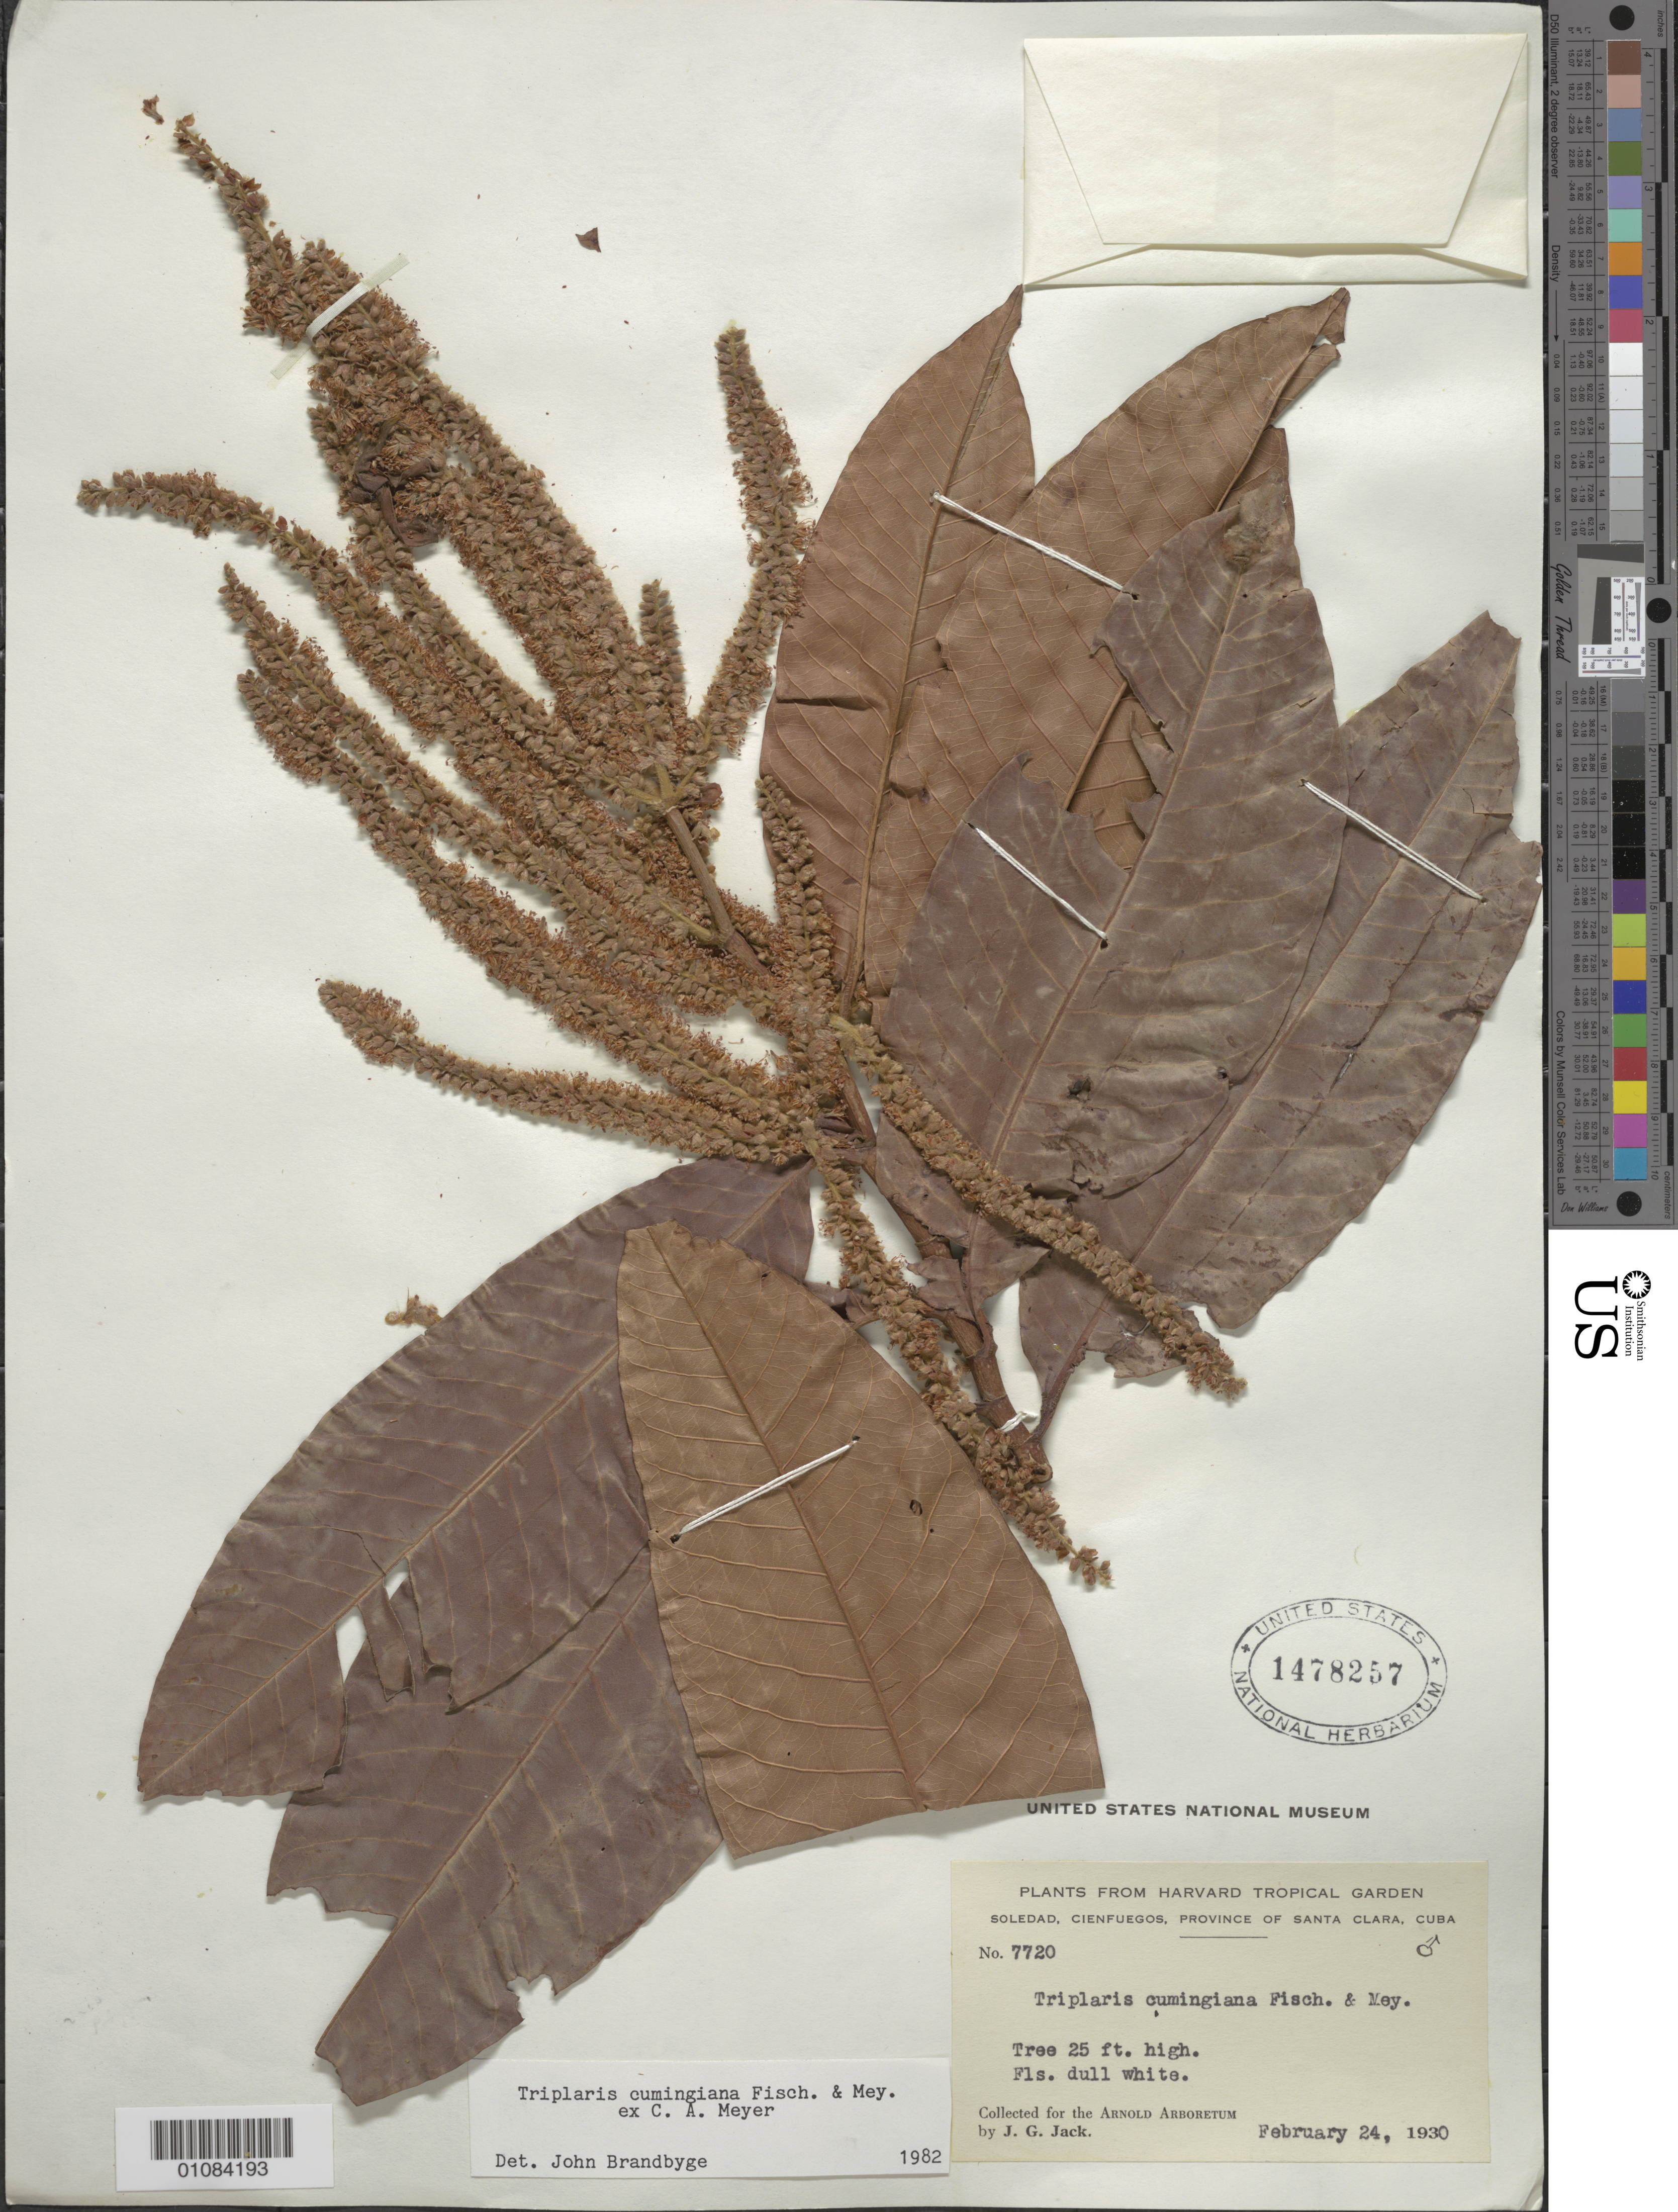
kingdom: Plantae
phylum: Tracheophyta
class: Magnoliopsida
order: Caryophyllales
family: Polygonaceae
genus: Triplaris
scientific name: Triplaris cumingiana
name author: Fisch. & C.A. Mey. ex C.A. Mey.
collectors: J. G. Jack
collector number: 7720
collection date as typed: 24 Feb 1930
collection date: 1930-02-24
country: Cuba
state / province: Cienfuegos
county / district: Cumanayagua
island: Cuba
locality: Province of Santa Clara, Cienfuegos, soledad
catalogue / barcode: US 1478257